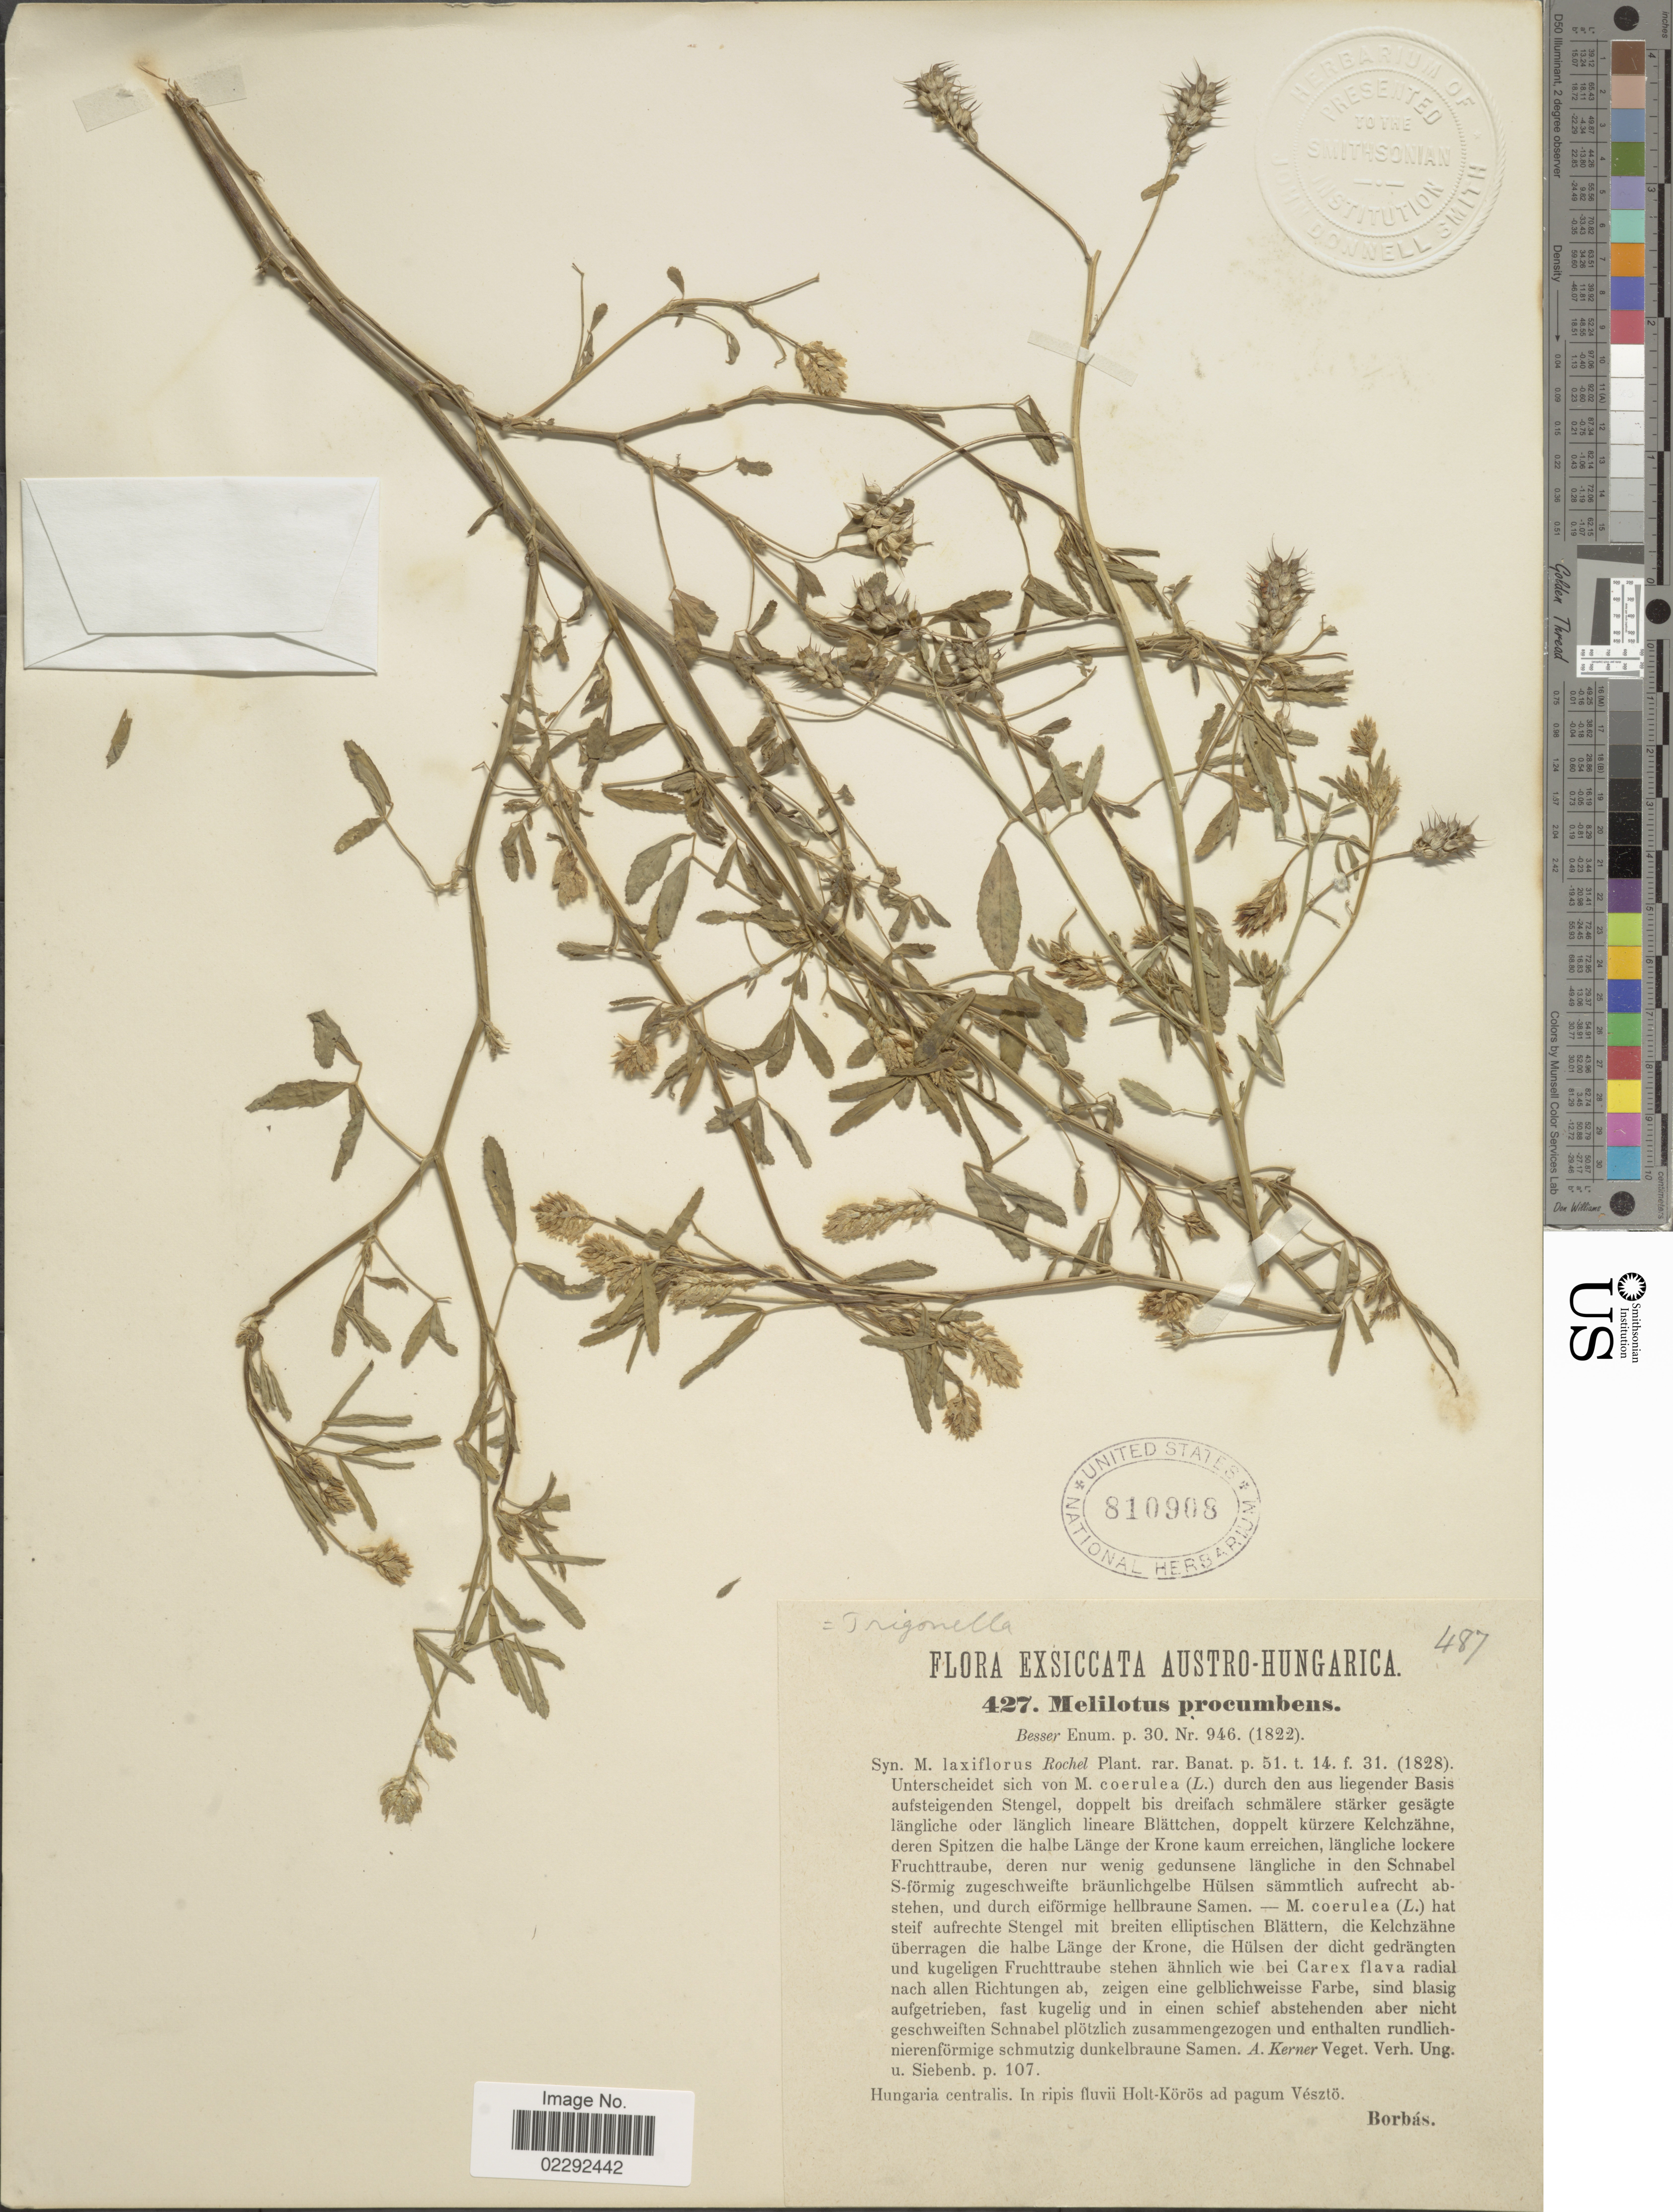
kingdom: Plantae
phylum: Tracheophyta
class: Magnoliopsida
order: Fabales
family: Fabaceae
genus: Trigonella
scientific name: Trigonella procumbens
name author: (Besser) Rchb.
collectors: V. von Borbás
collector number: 427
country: Hungary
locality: Hungaria centralis. In ripis fluvii Holt-Körös ad pagum Vésztö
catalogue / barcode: US 810908